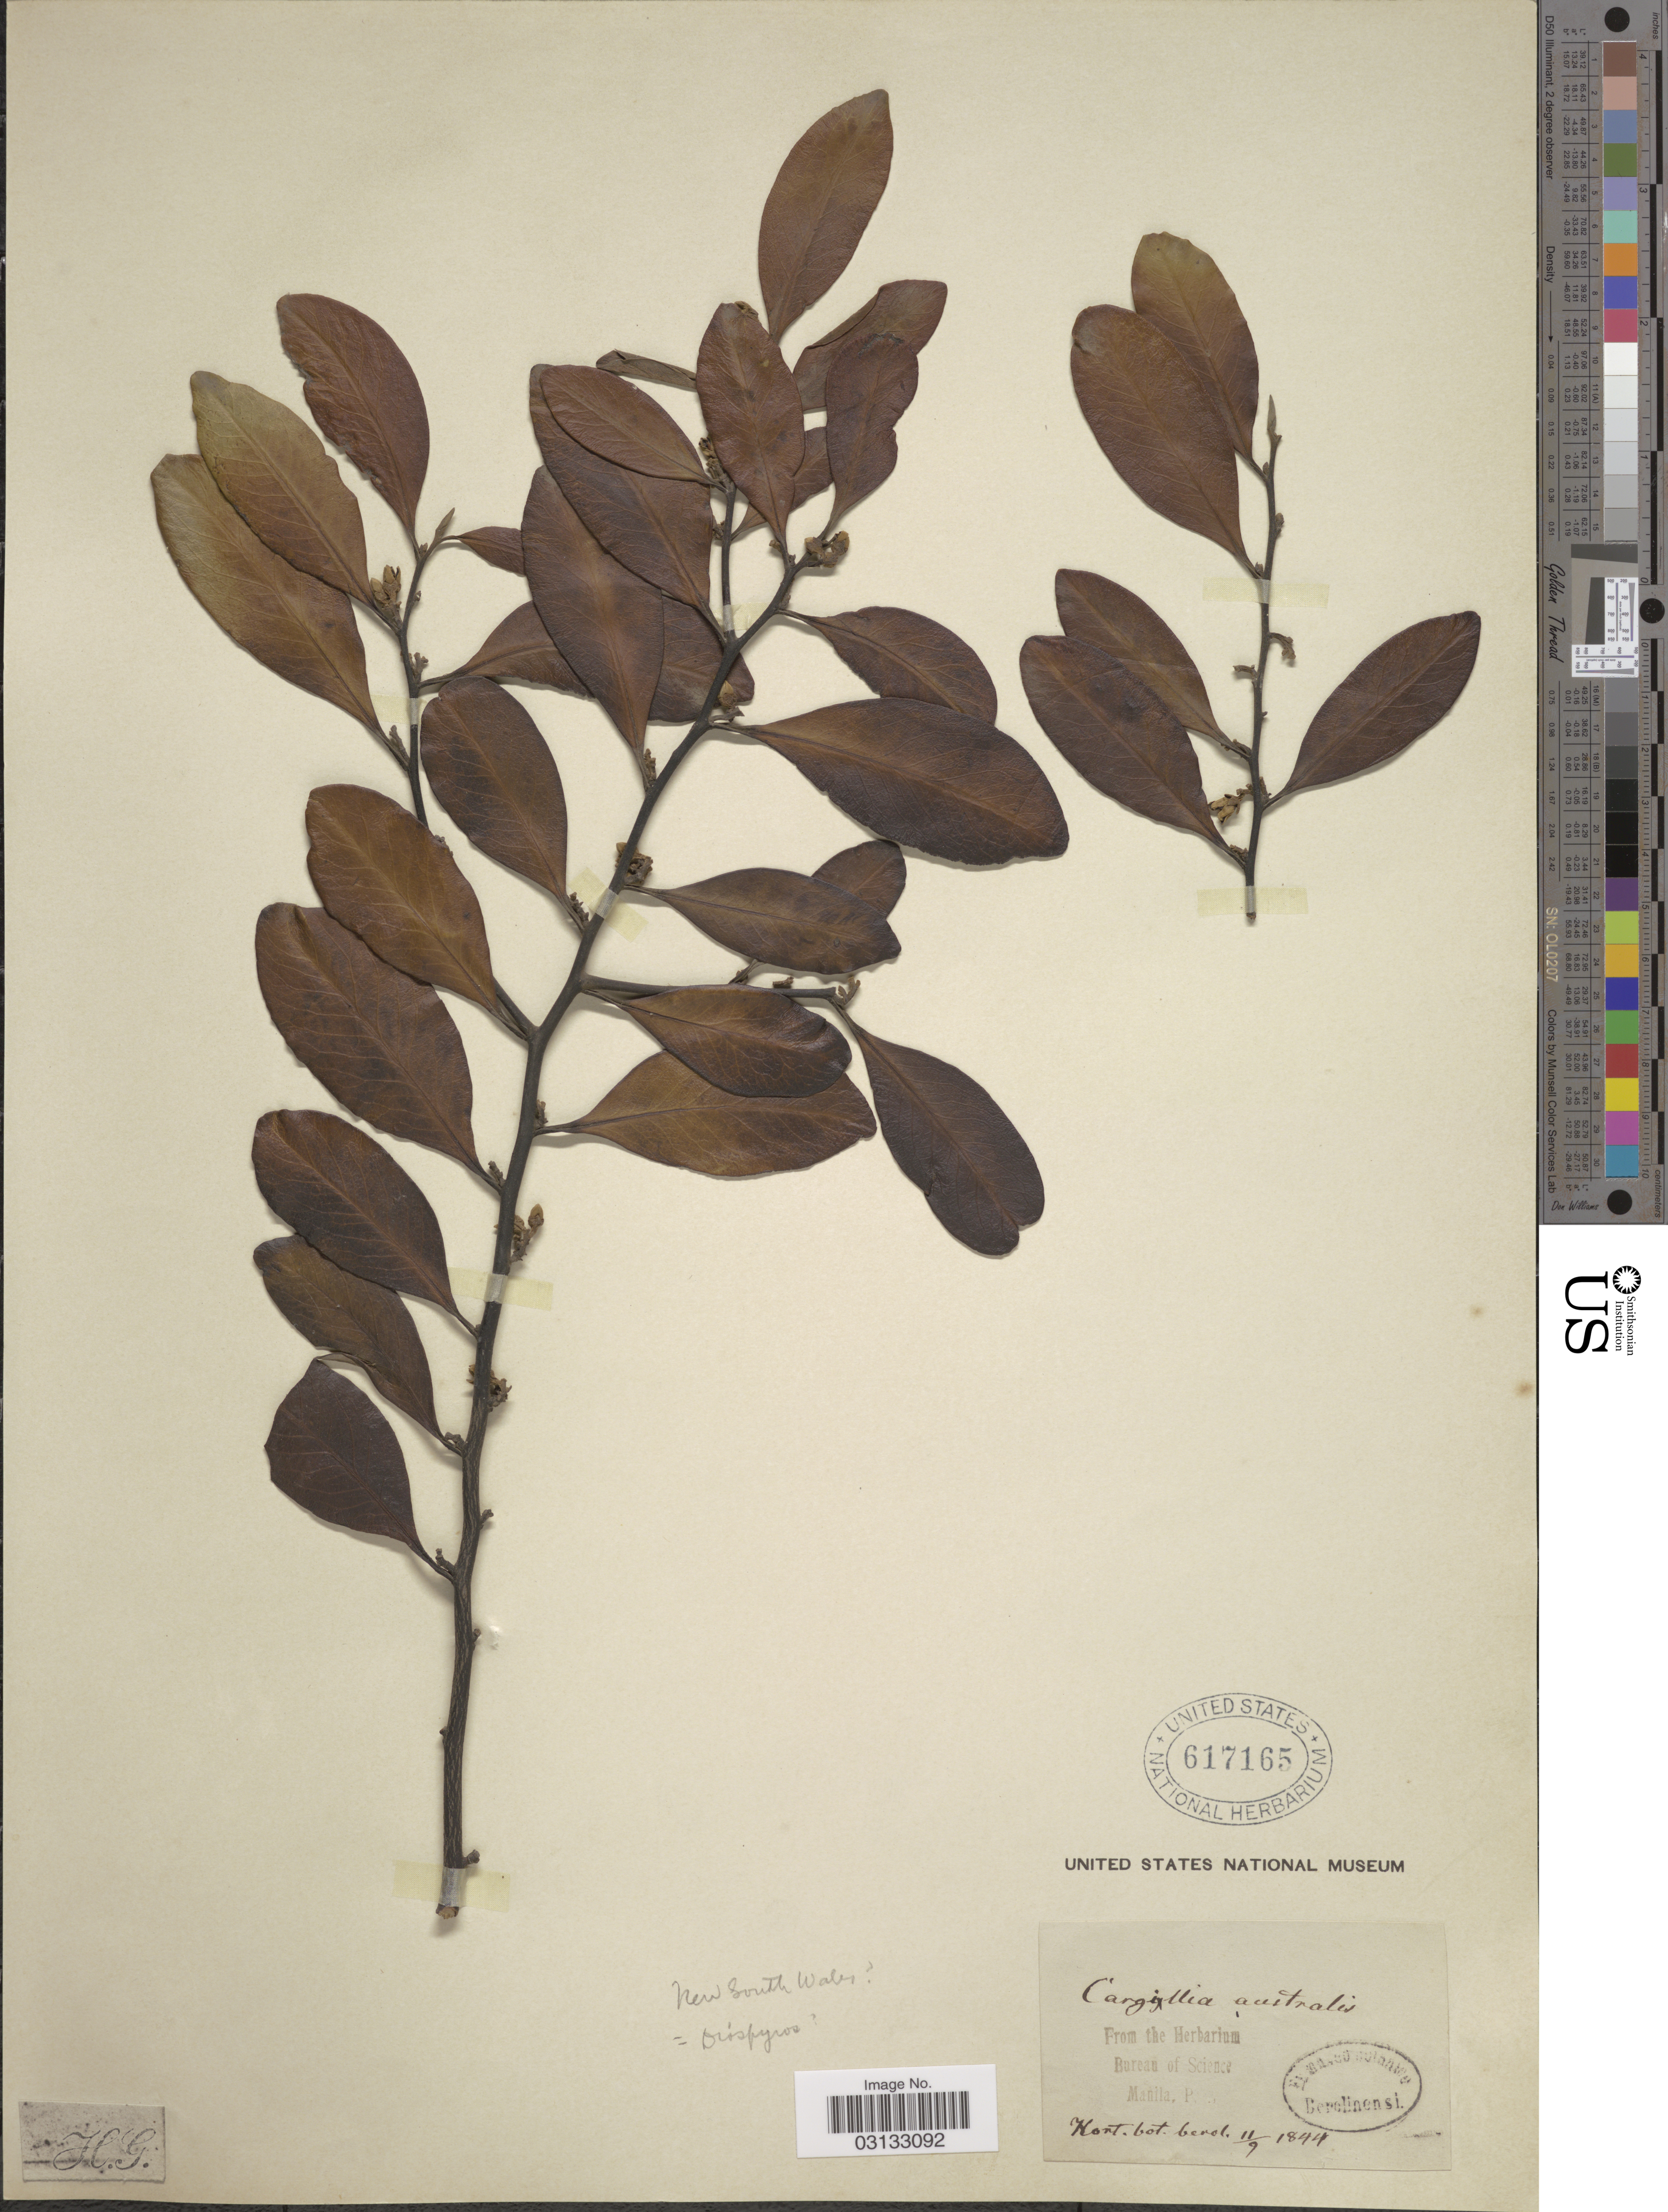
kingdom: Plantae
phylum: Tracheophyta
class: Magnoliopsida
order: Ericales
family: Ebenaceae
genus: Diospyros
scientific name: Diospyros australis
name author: (R. Br.) F.M. Bailey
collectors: H. G.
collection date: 1844-09-11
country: Australia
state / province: New South Wales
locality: Hort. bot. berol.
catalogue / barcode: US 617165